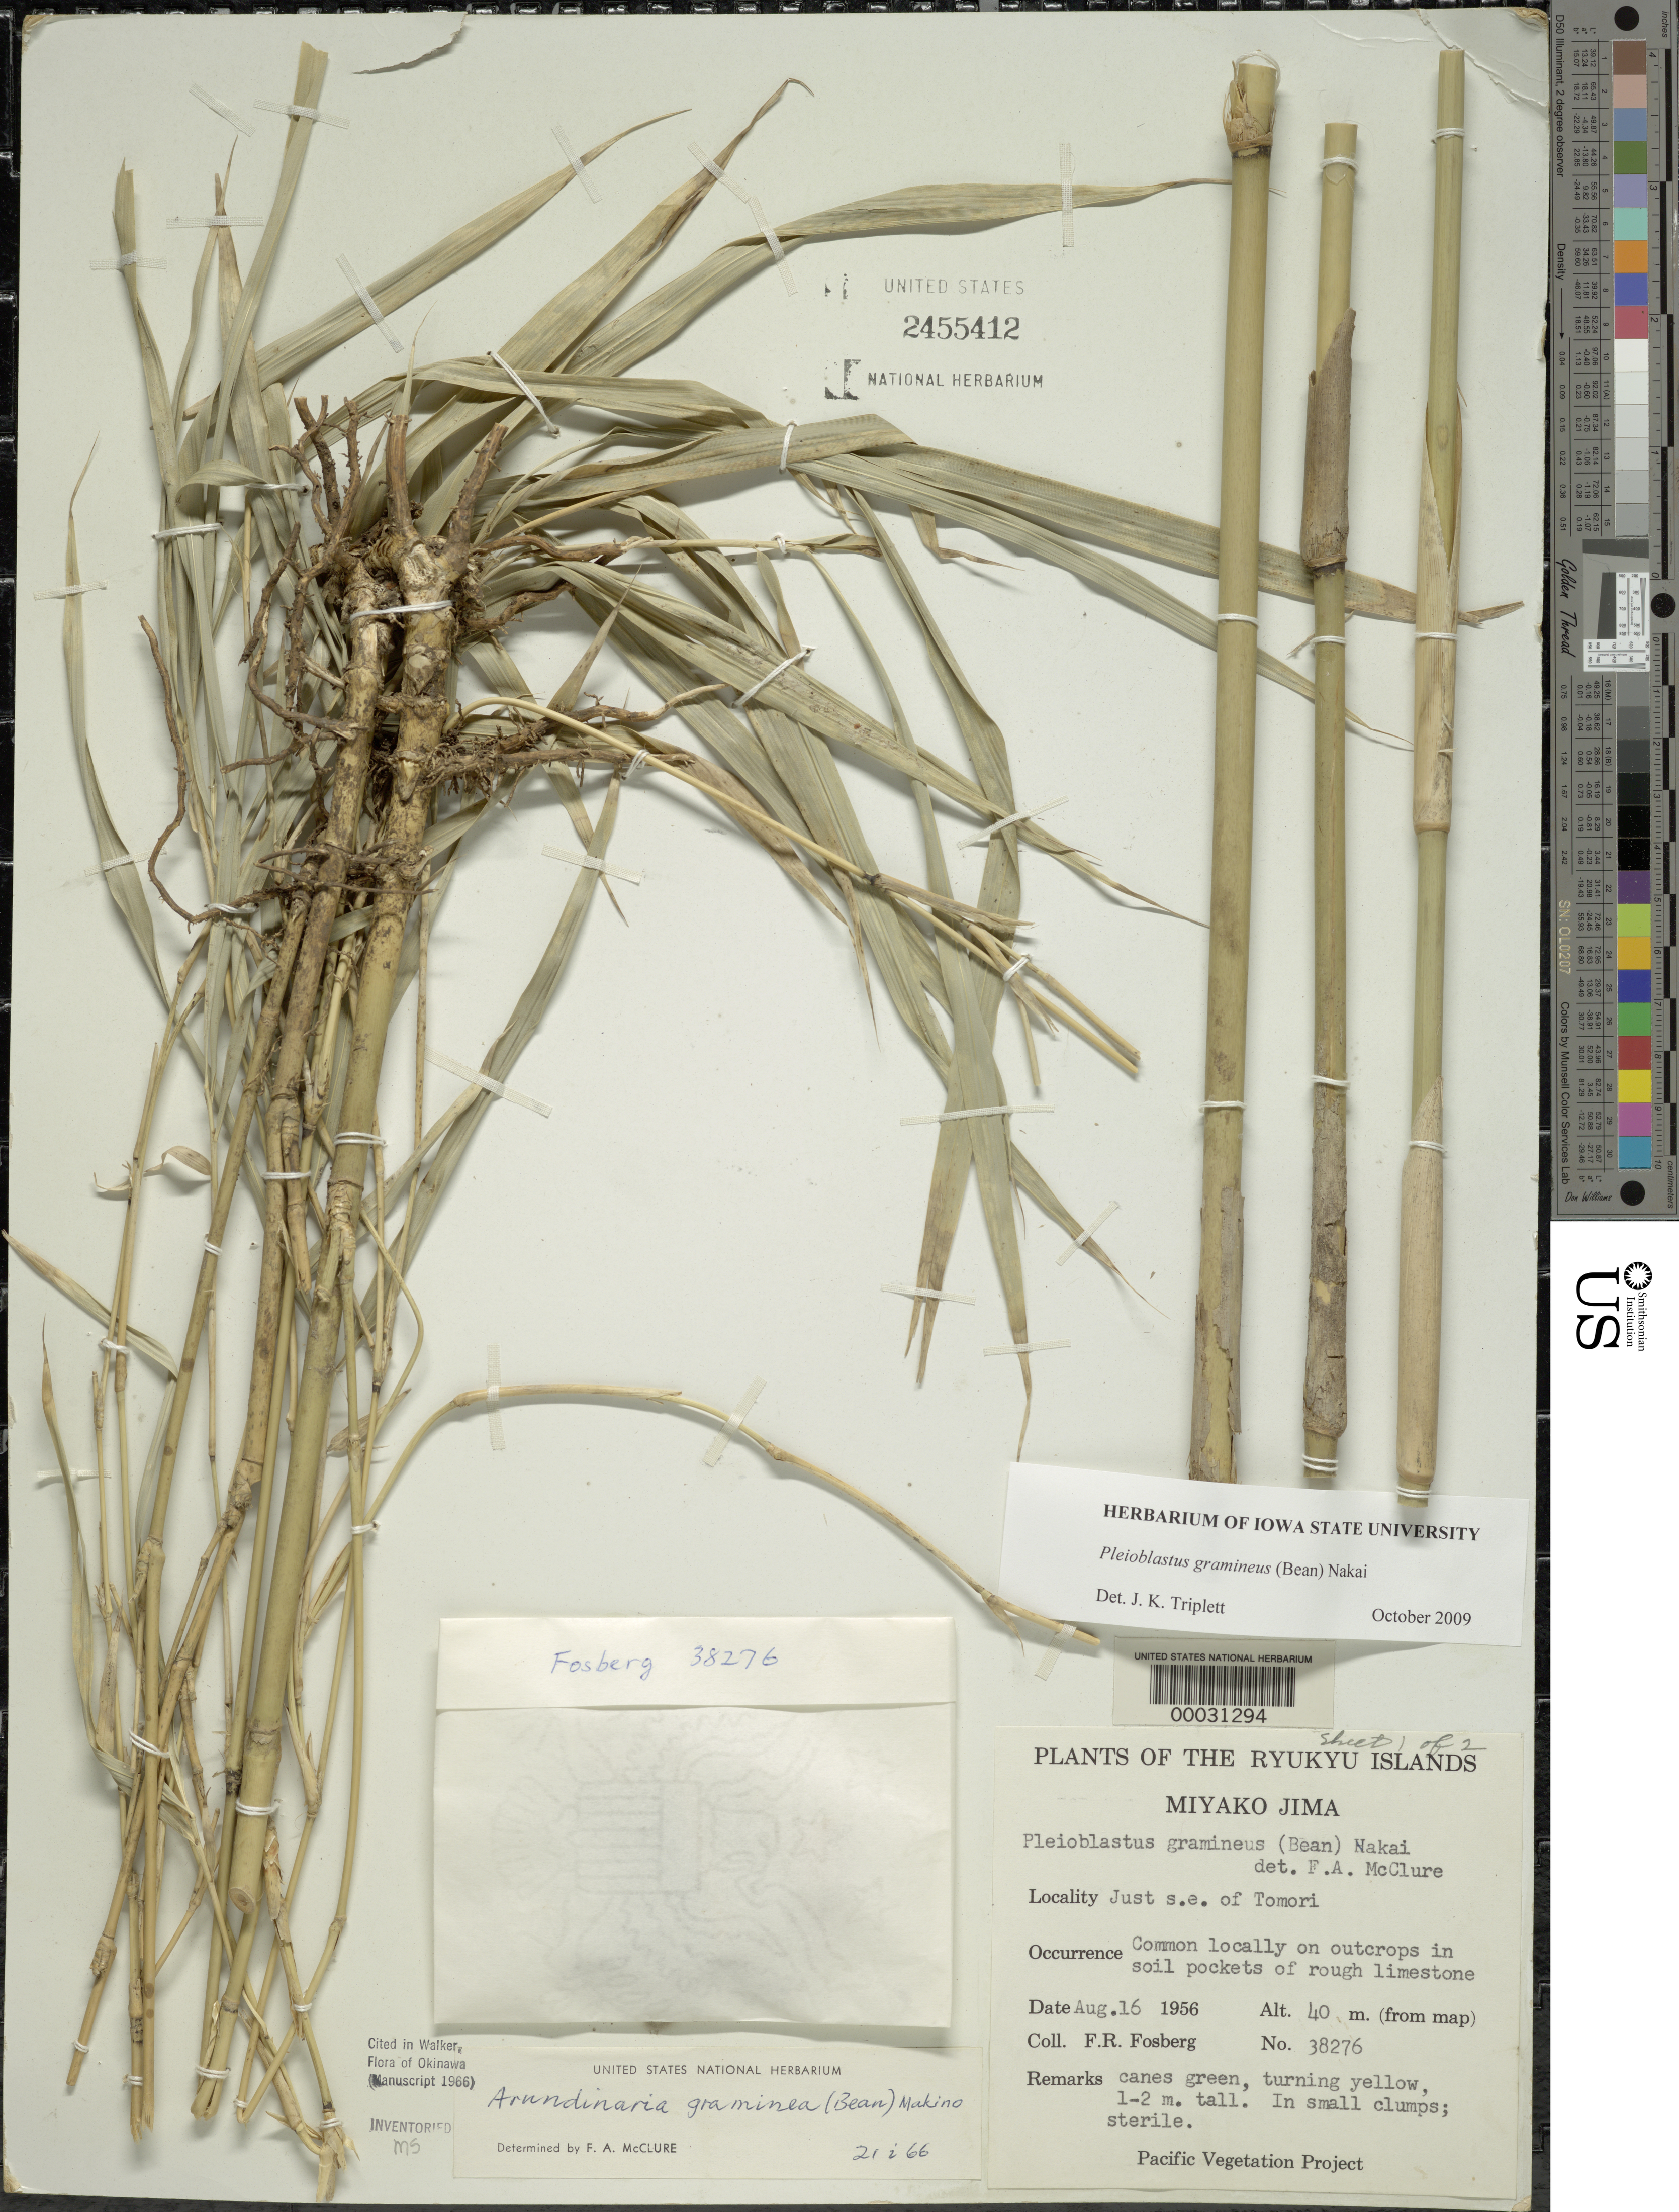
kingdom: Plantae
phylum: Tracheophyta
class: Liliopsida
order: Poales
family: Poaceae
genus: Pleioblastus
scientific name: Pleioblastus gramineus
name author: (Bean) Nakai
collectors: F. R. Fosberg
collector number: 38276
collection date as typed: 16 Aug 1956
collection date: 1956-08-16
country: Japan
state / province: Okinawa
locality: Tomori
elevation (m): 40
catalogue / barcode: US 2455412